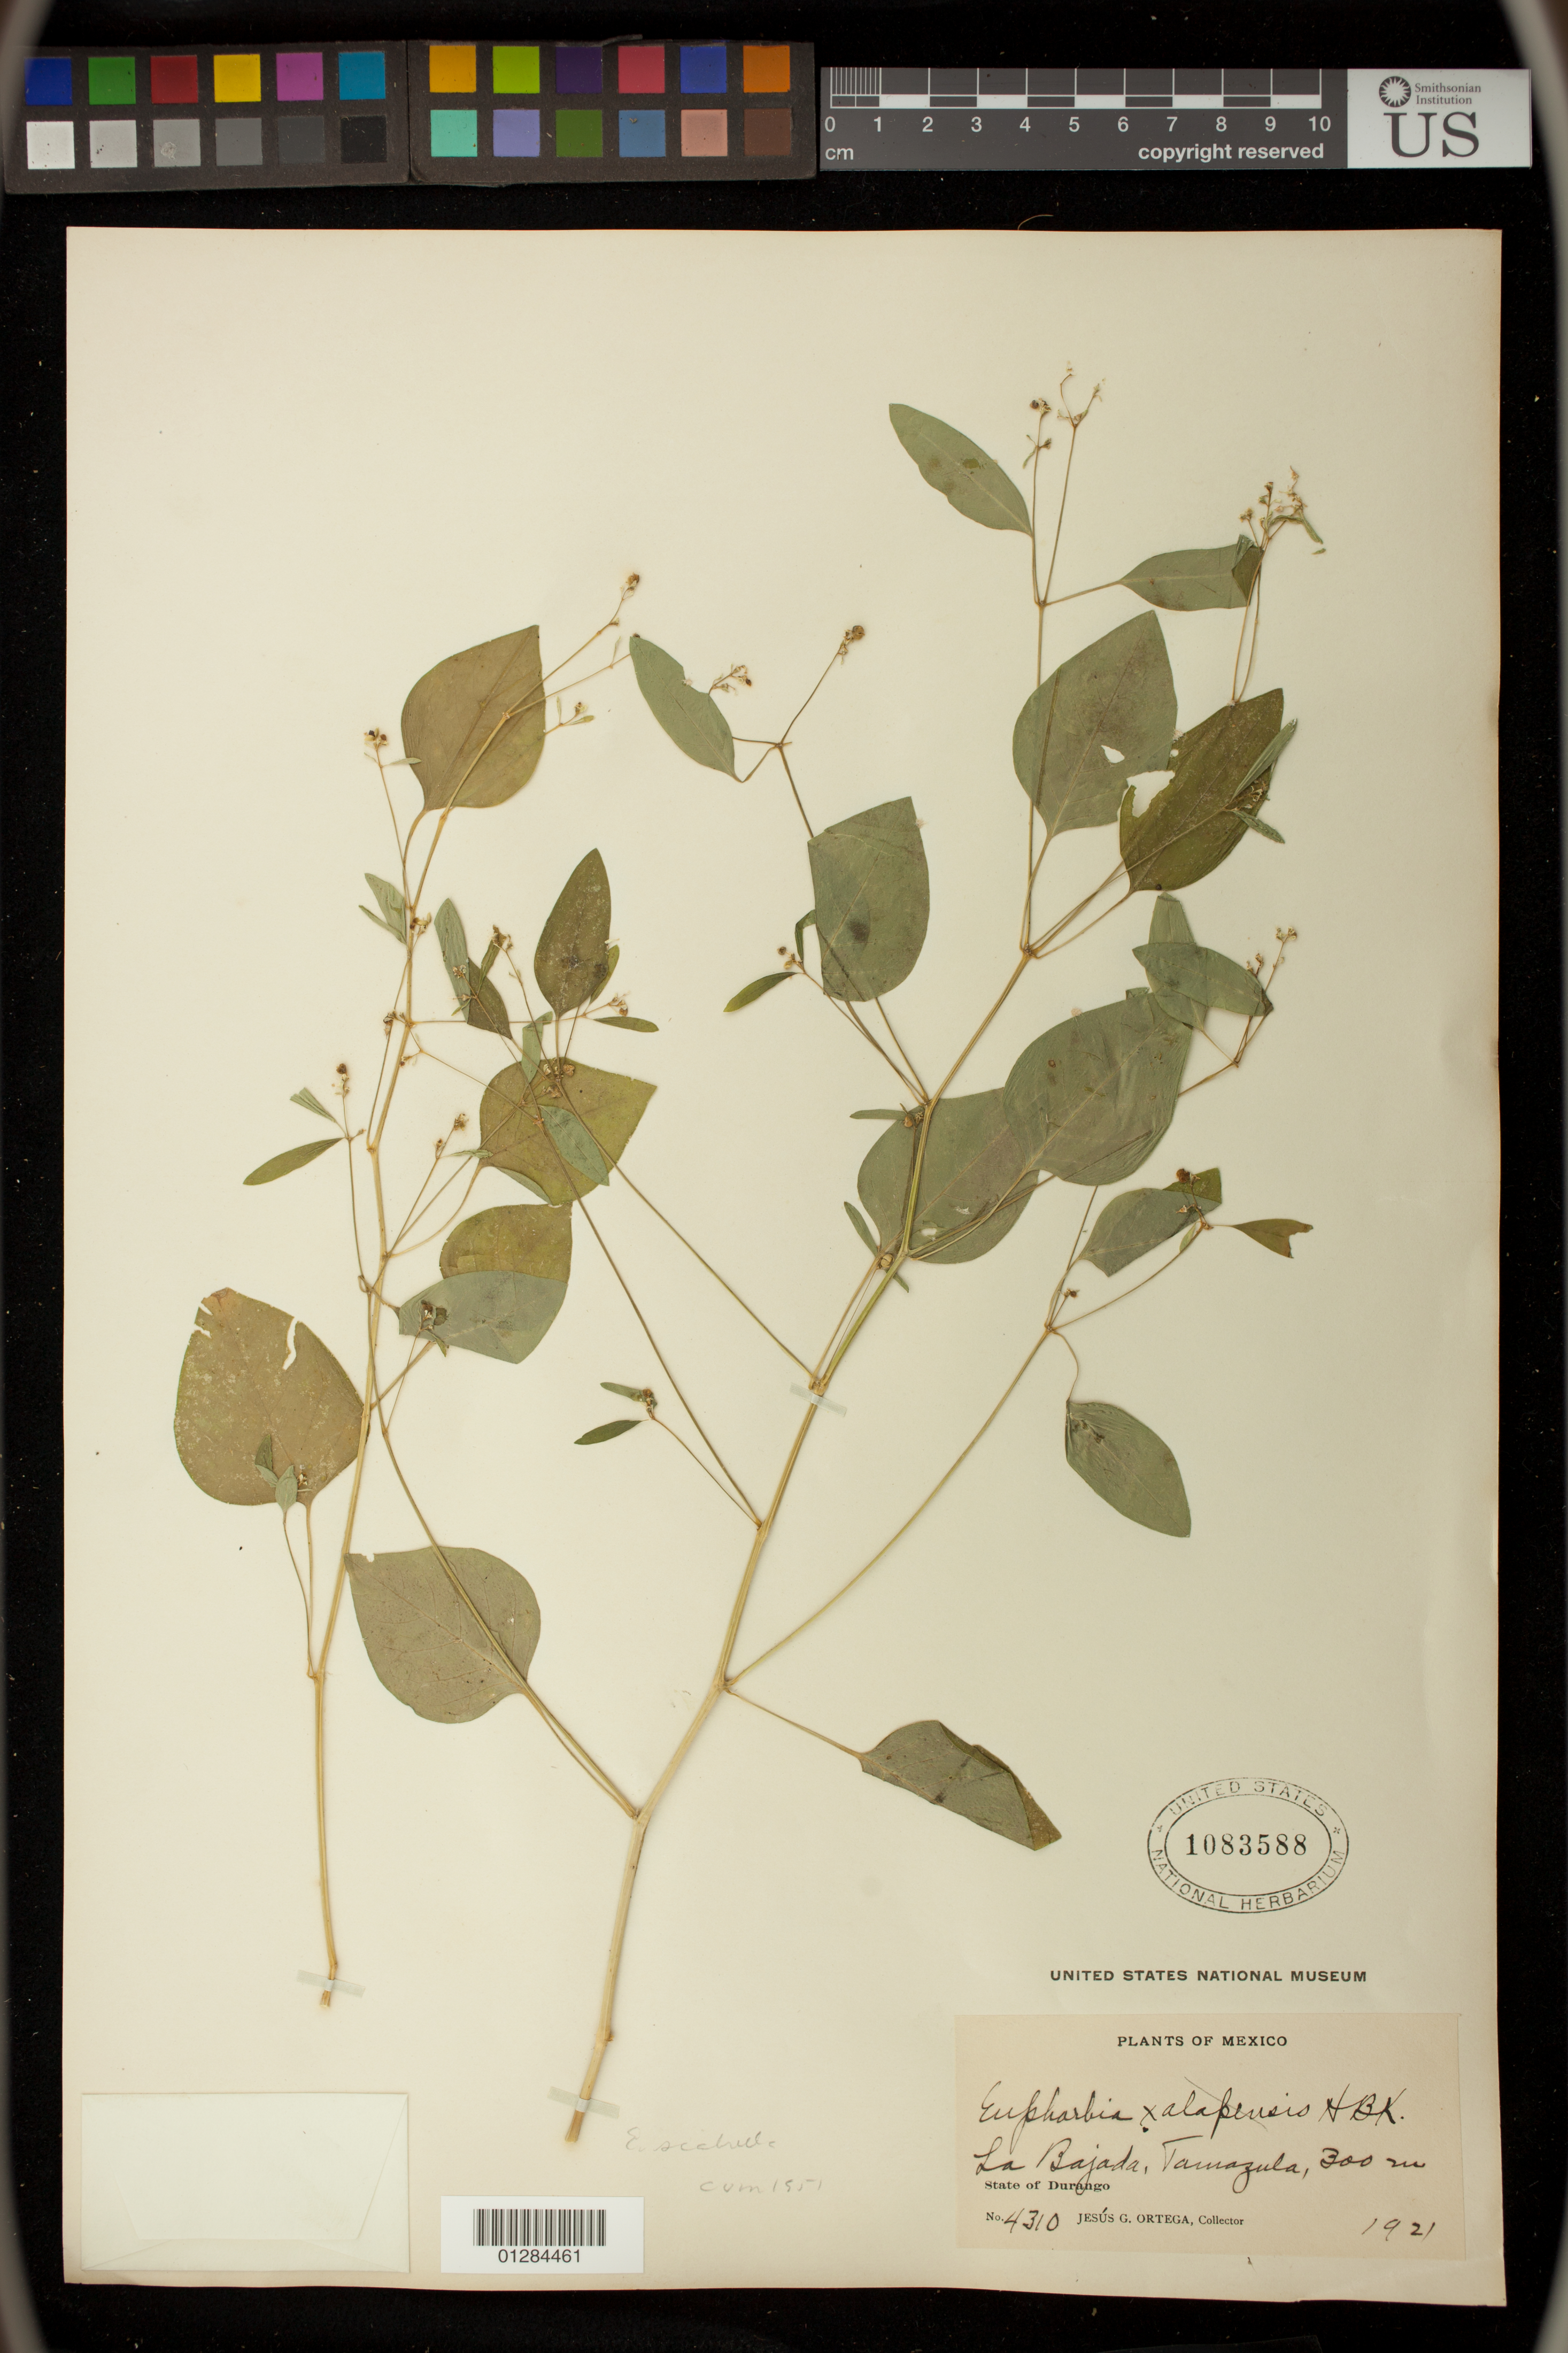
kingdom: Plantae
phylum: Tracheophyta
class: Magnoliopsida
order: Malpighiales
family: Euphorbiaceae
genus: Euphorbia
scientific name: Euphorbia triphylla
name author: (Klotzsch & Garcke) Oudejans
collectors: J. Ortega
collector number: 4310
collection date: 1921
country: Mexico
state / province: Durango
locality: La Bajada, Tamazula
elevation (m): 300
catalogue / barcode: US 1083588